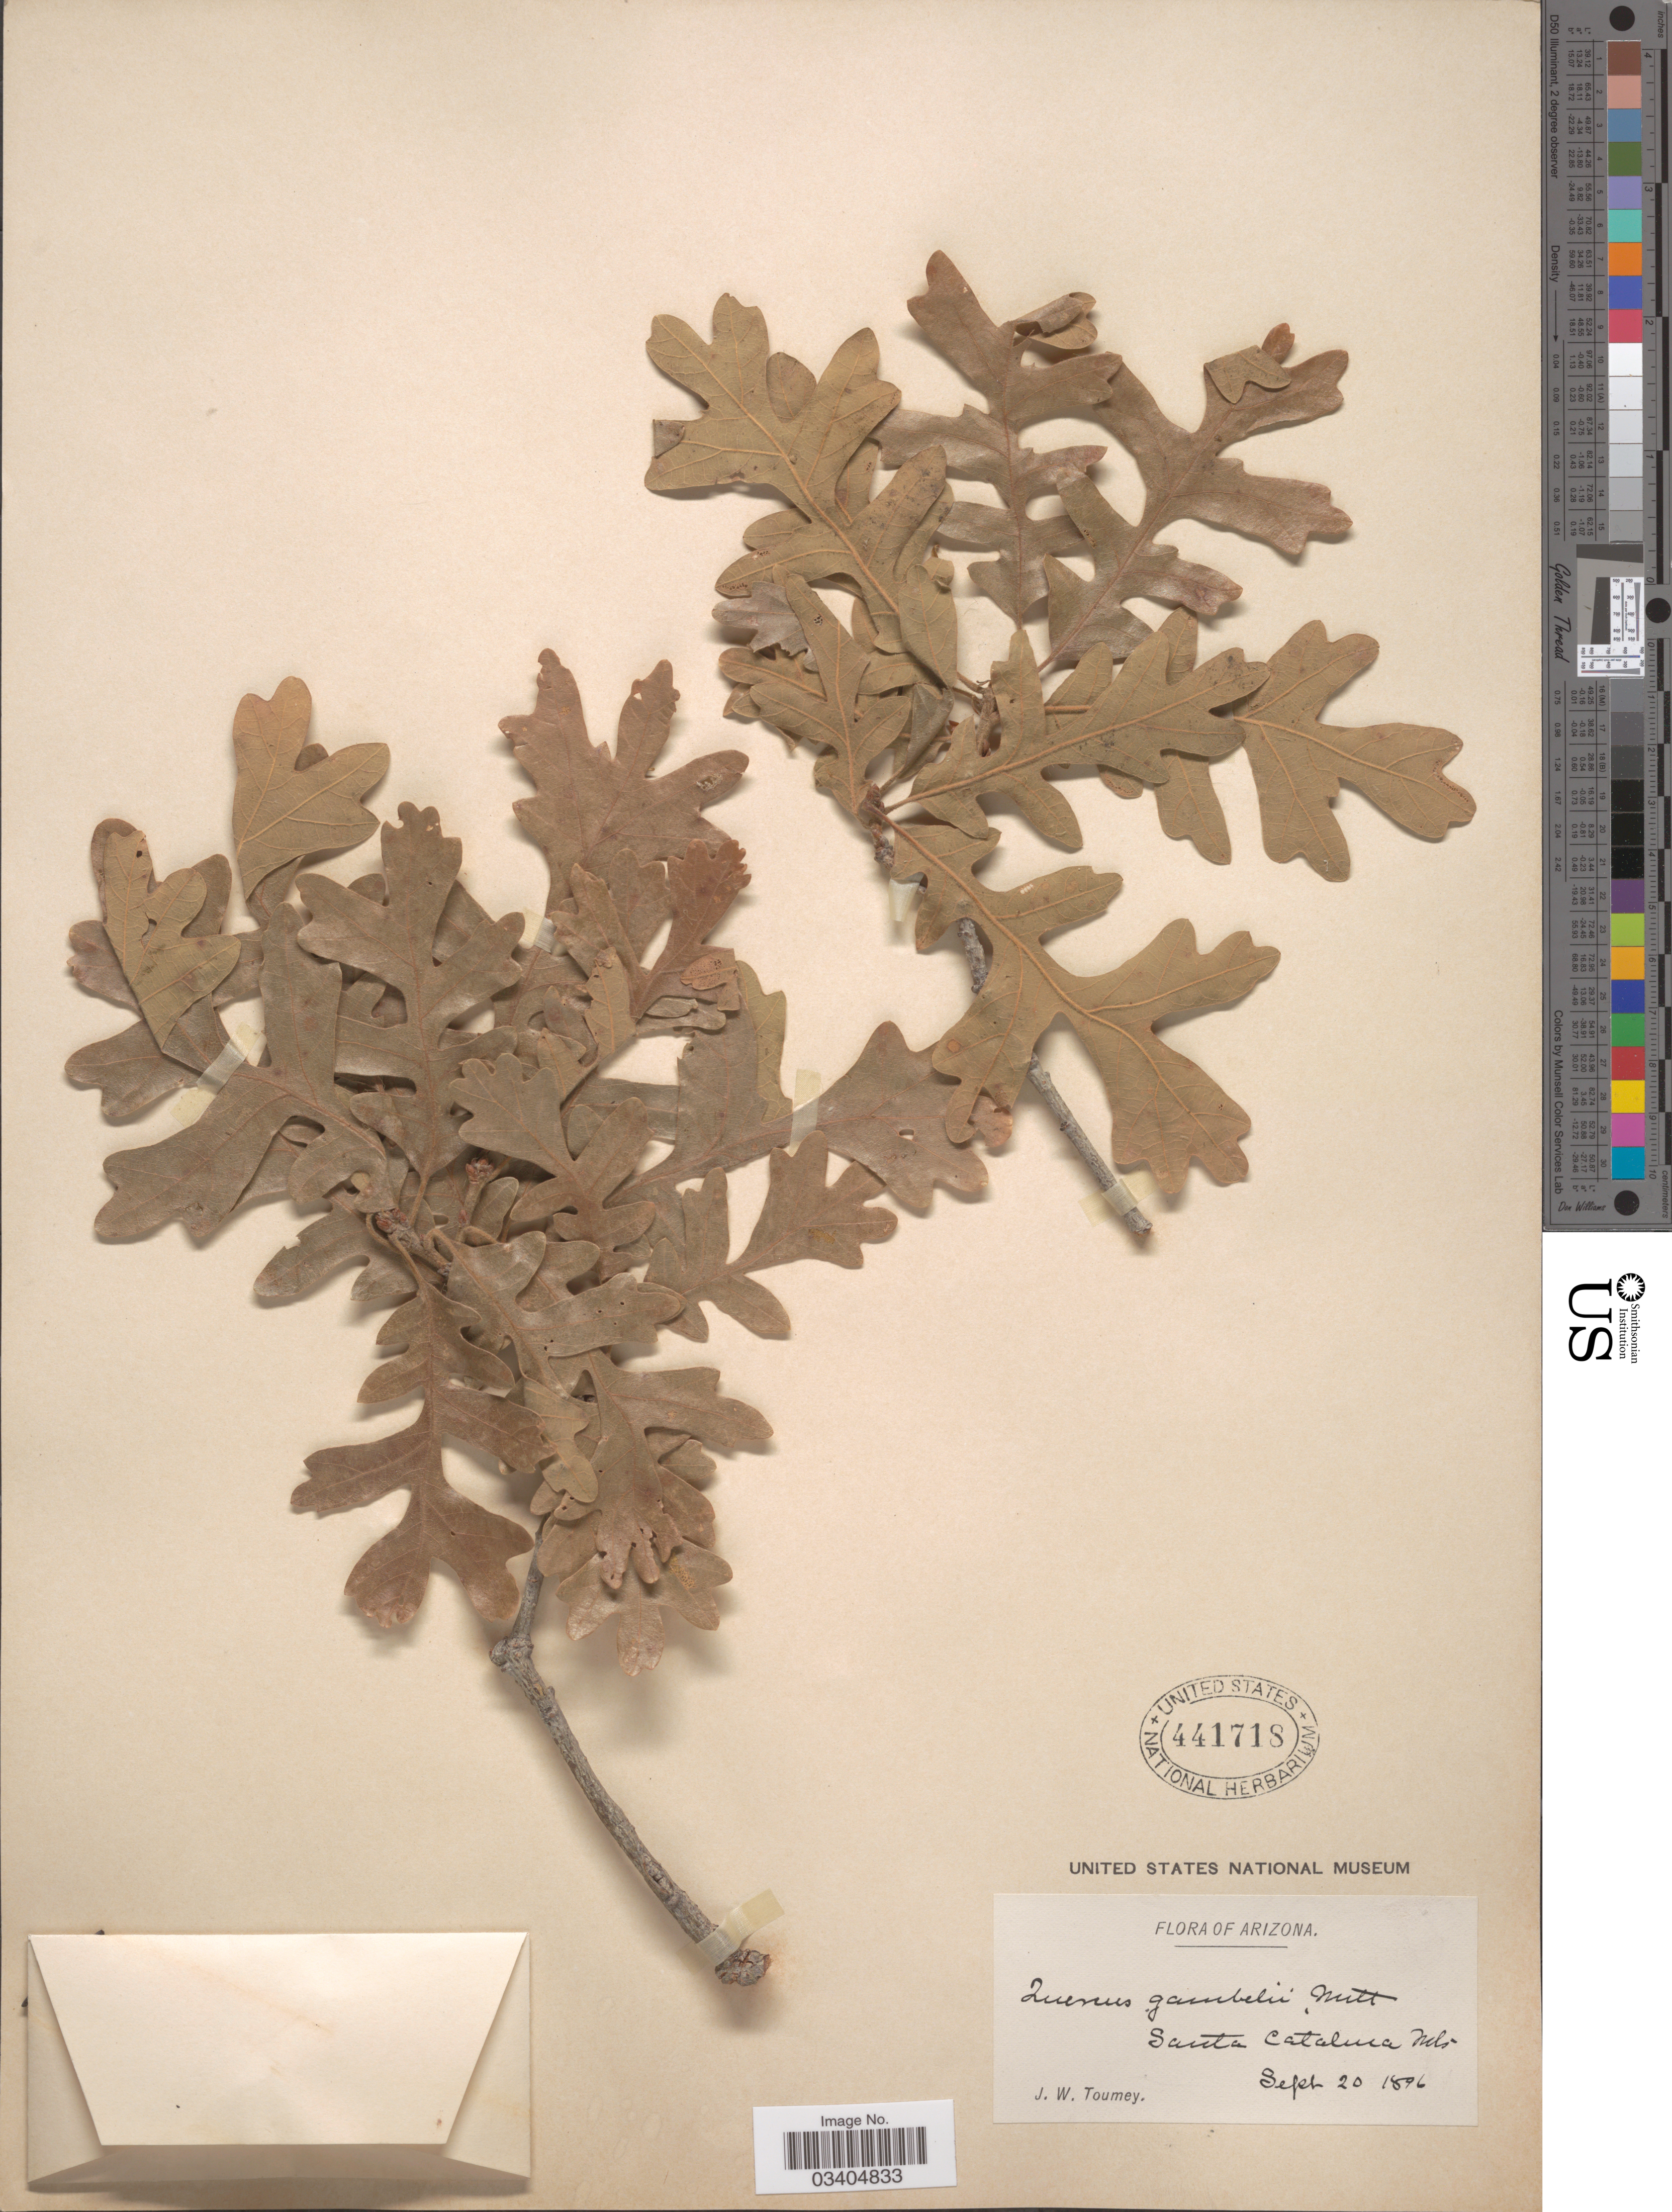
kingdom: Plantae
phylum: Tracheophyta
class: Magnoliopsida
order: Fagales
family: Fagaceae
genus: Quercus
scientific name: Quercus gambelii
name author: Nutt.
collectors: J. W. Toumey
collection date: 1896-09-20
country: United States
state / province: Arizona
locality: Santa Catalina Mts.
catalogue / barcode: US 441718